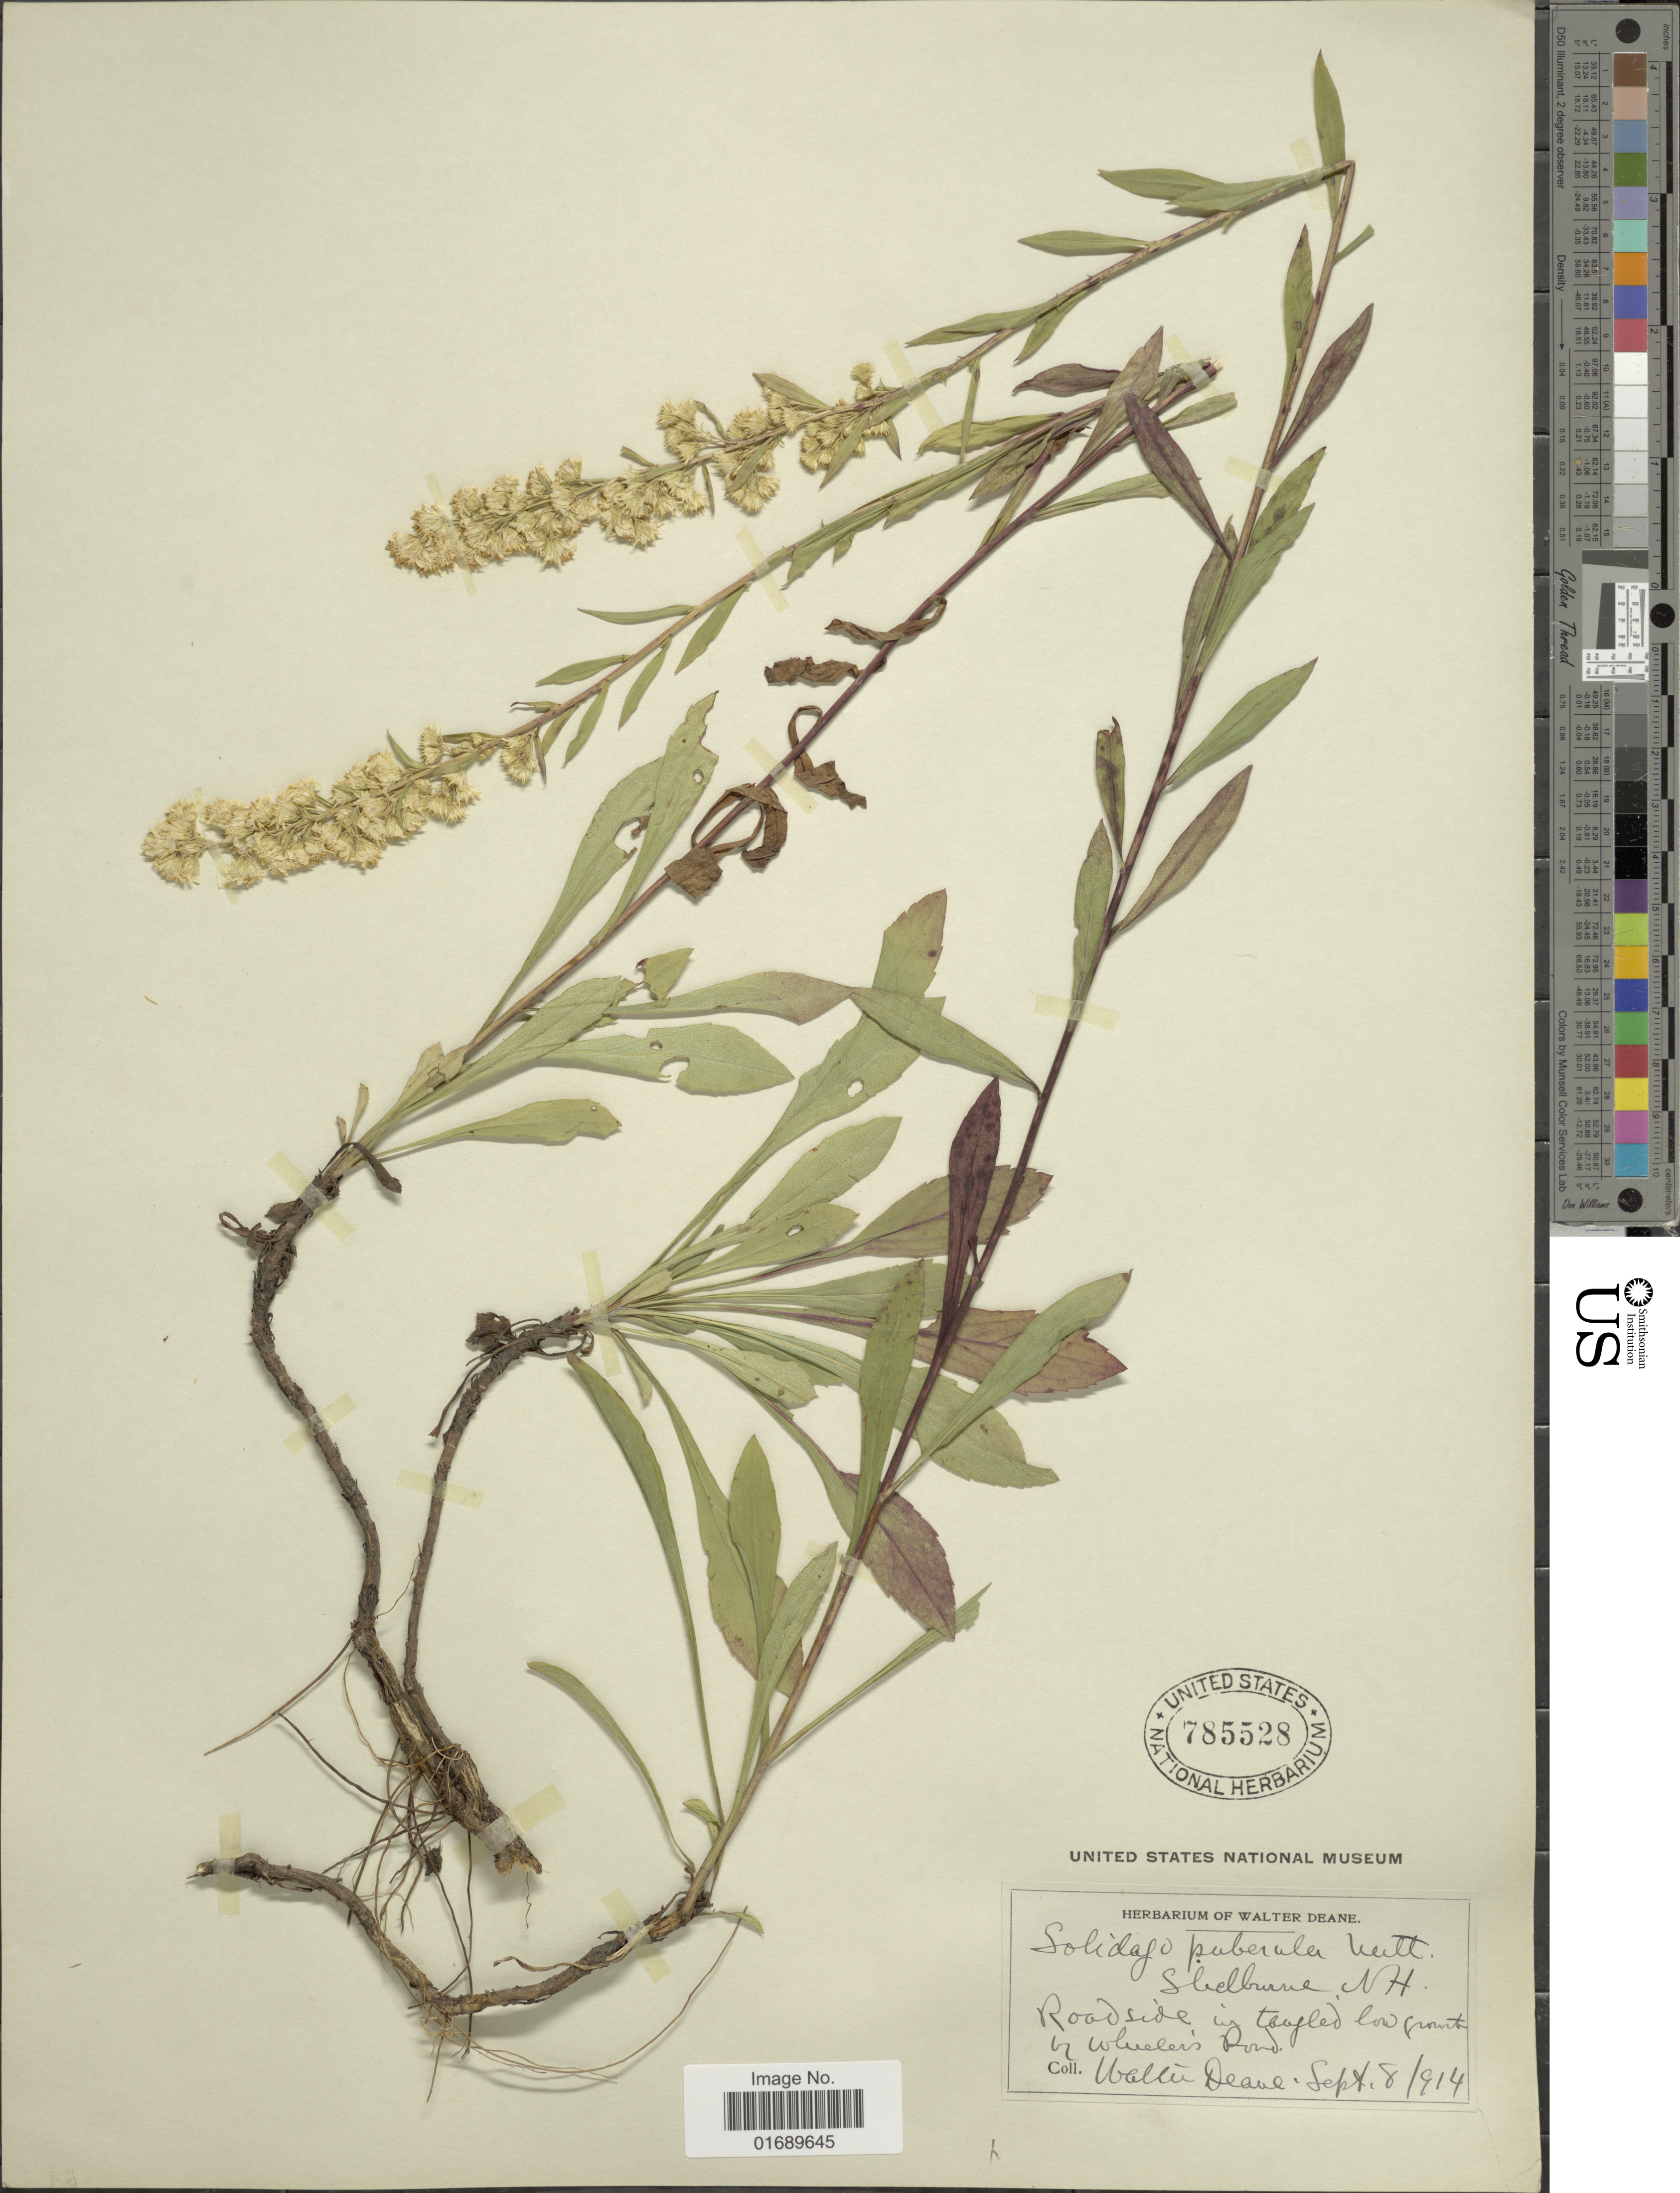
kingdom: Plantae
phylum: Tracheophyta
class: Magnoliopsida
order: Asterales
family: Asteraceae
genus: Solidago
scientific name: Solidago puberula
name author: Nutt.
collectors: W. Deane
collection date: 1914-09-08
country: United States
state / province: New Hampshire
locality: Roadside in tangled low growth by Wheeler's Pond.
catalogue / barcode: US 785528